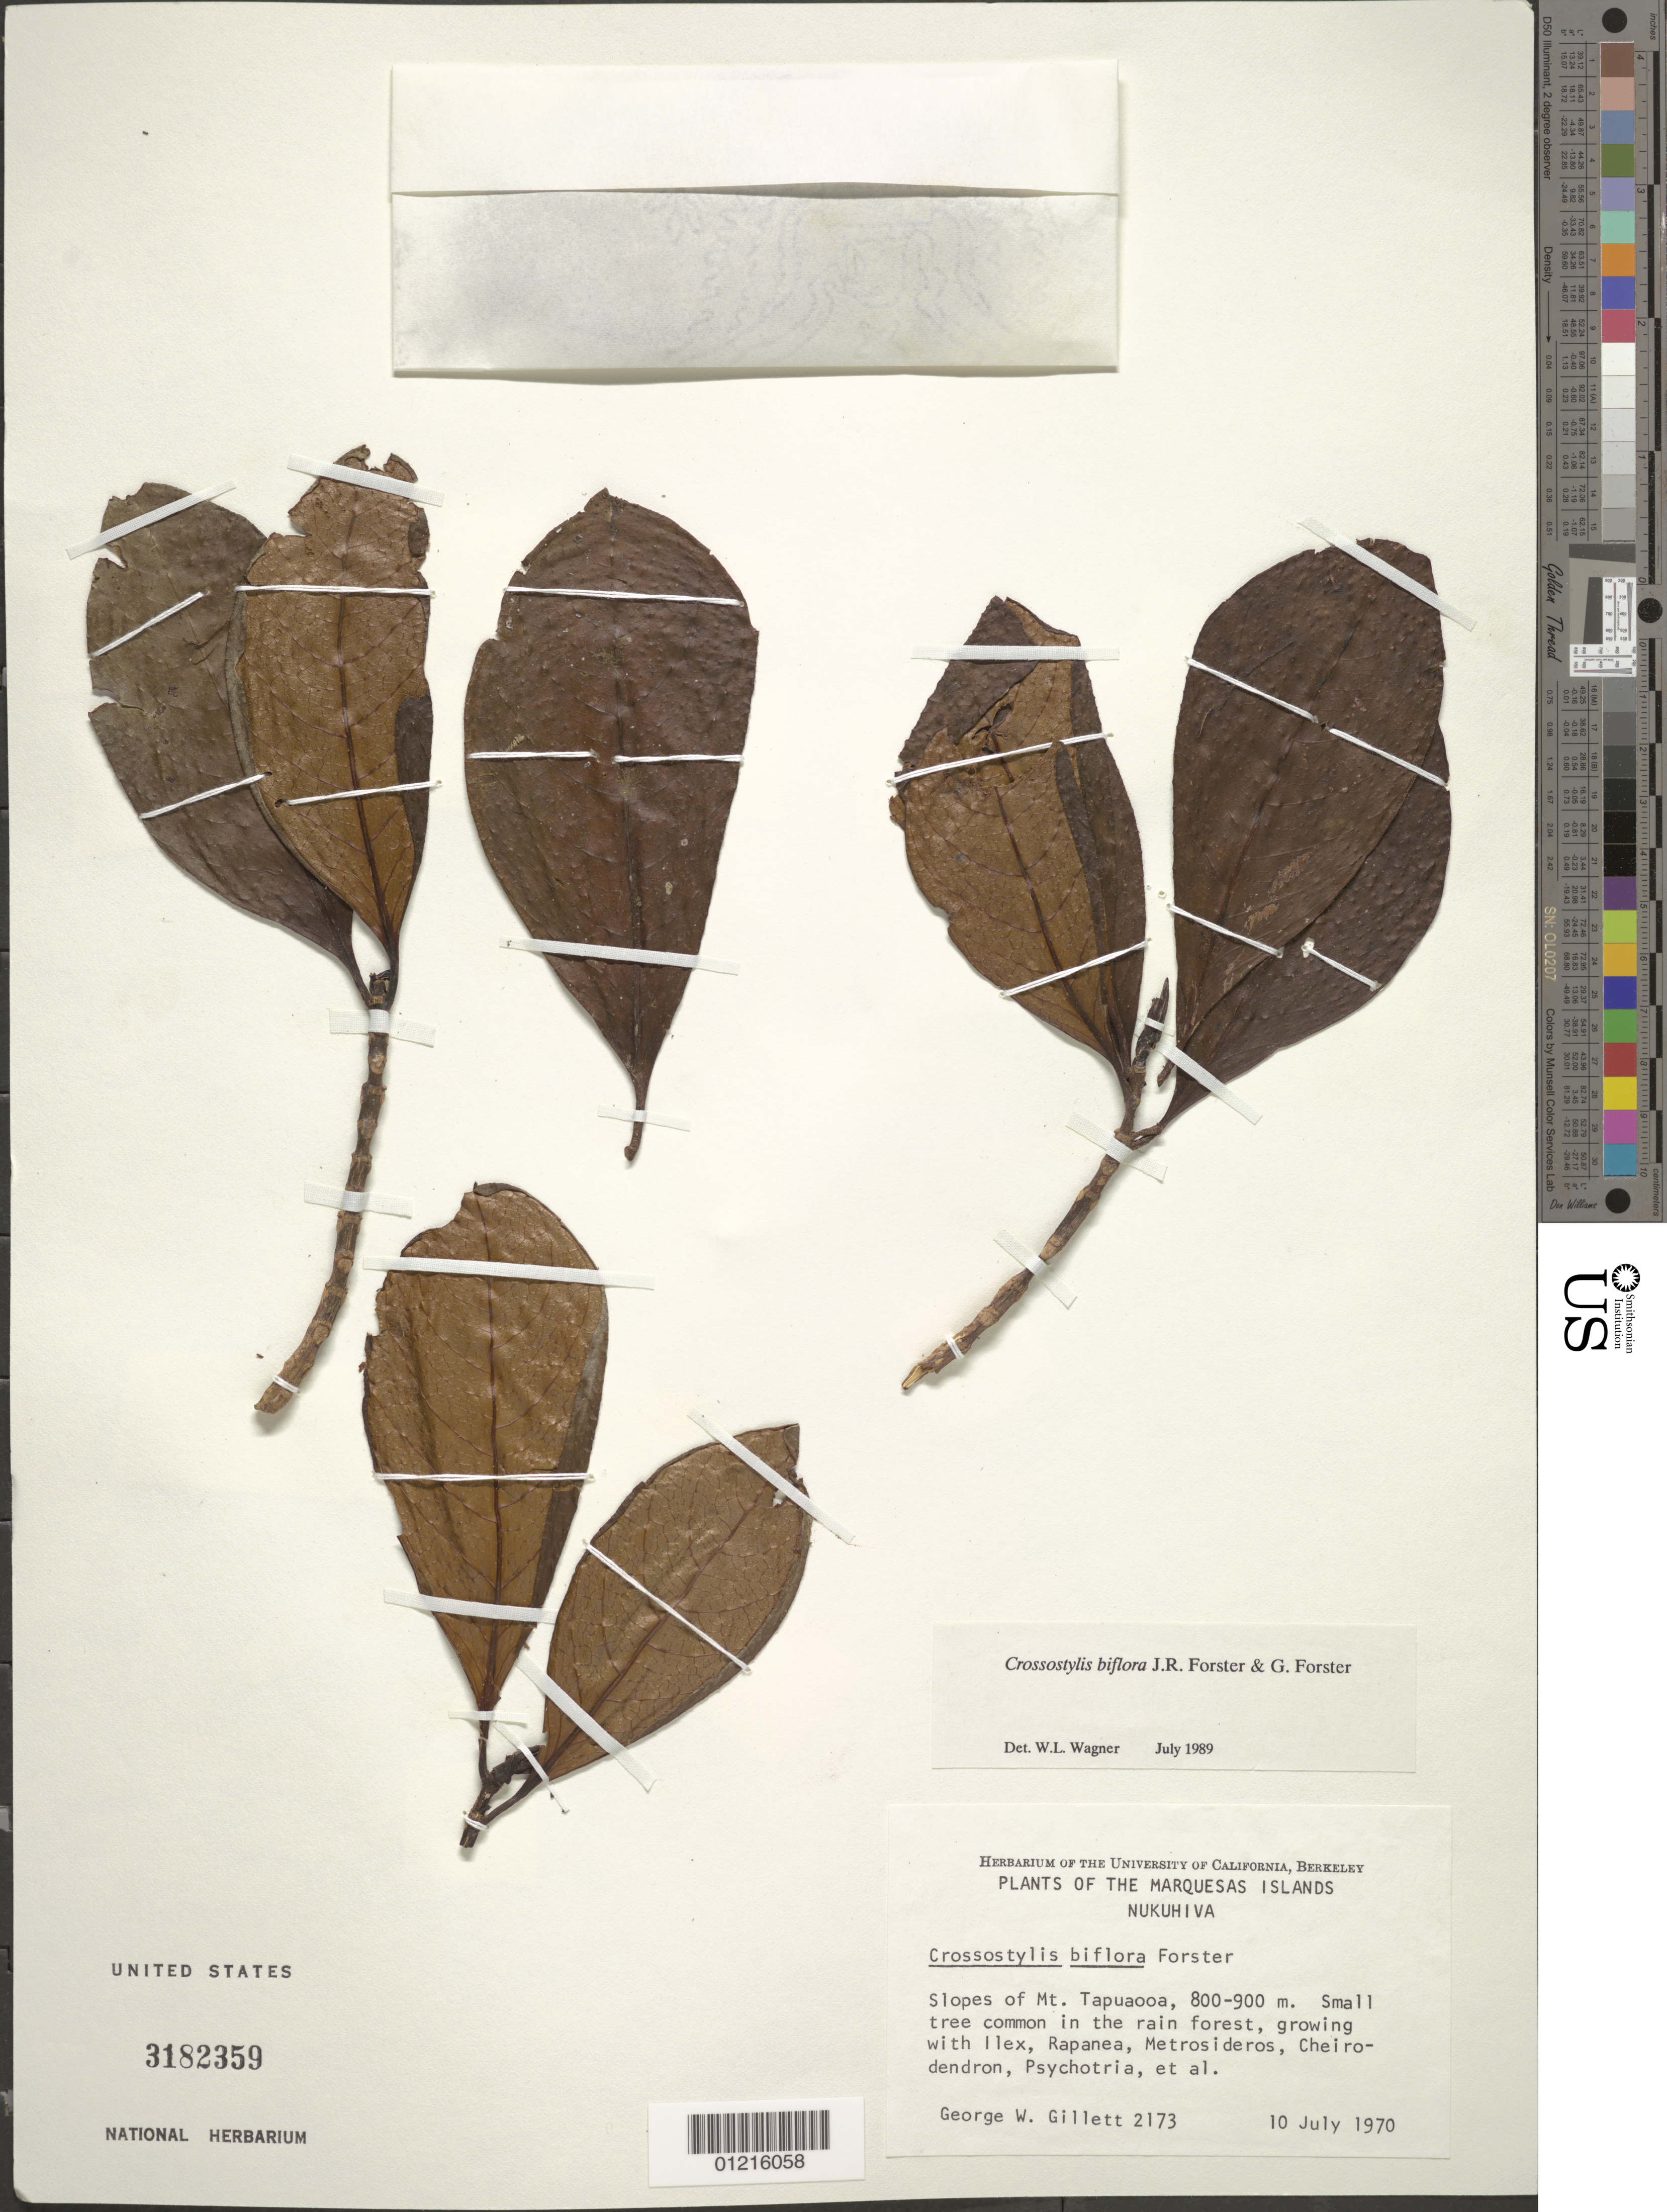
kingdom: Plantae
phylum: Tracheophyta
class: Magnoliopsida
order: Malpighiales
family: Rhizophoraceae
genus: Crossostylis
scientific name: Crossostylis biflora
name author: J.R. Forst. & G. Forst.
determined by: Wagner, W. L., (BOT), Smithsonian Institution - National Museum of Natural History (UNITED STATES)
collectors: G. Gillett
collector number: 2173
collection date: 1970-07-10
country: French Polynesia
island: Nuku Hiva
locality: slopes of Mt. Tapuaooa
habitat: Small tree common in rain forest growing with Ilex, Rapanea, Metrosideros, Cheirodendron, Psychotria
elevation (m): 800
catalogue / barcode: US 3182359